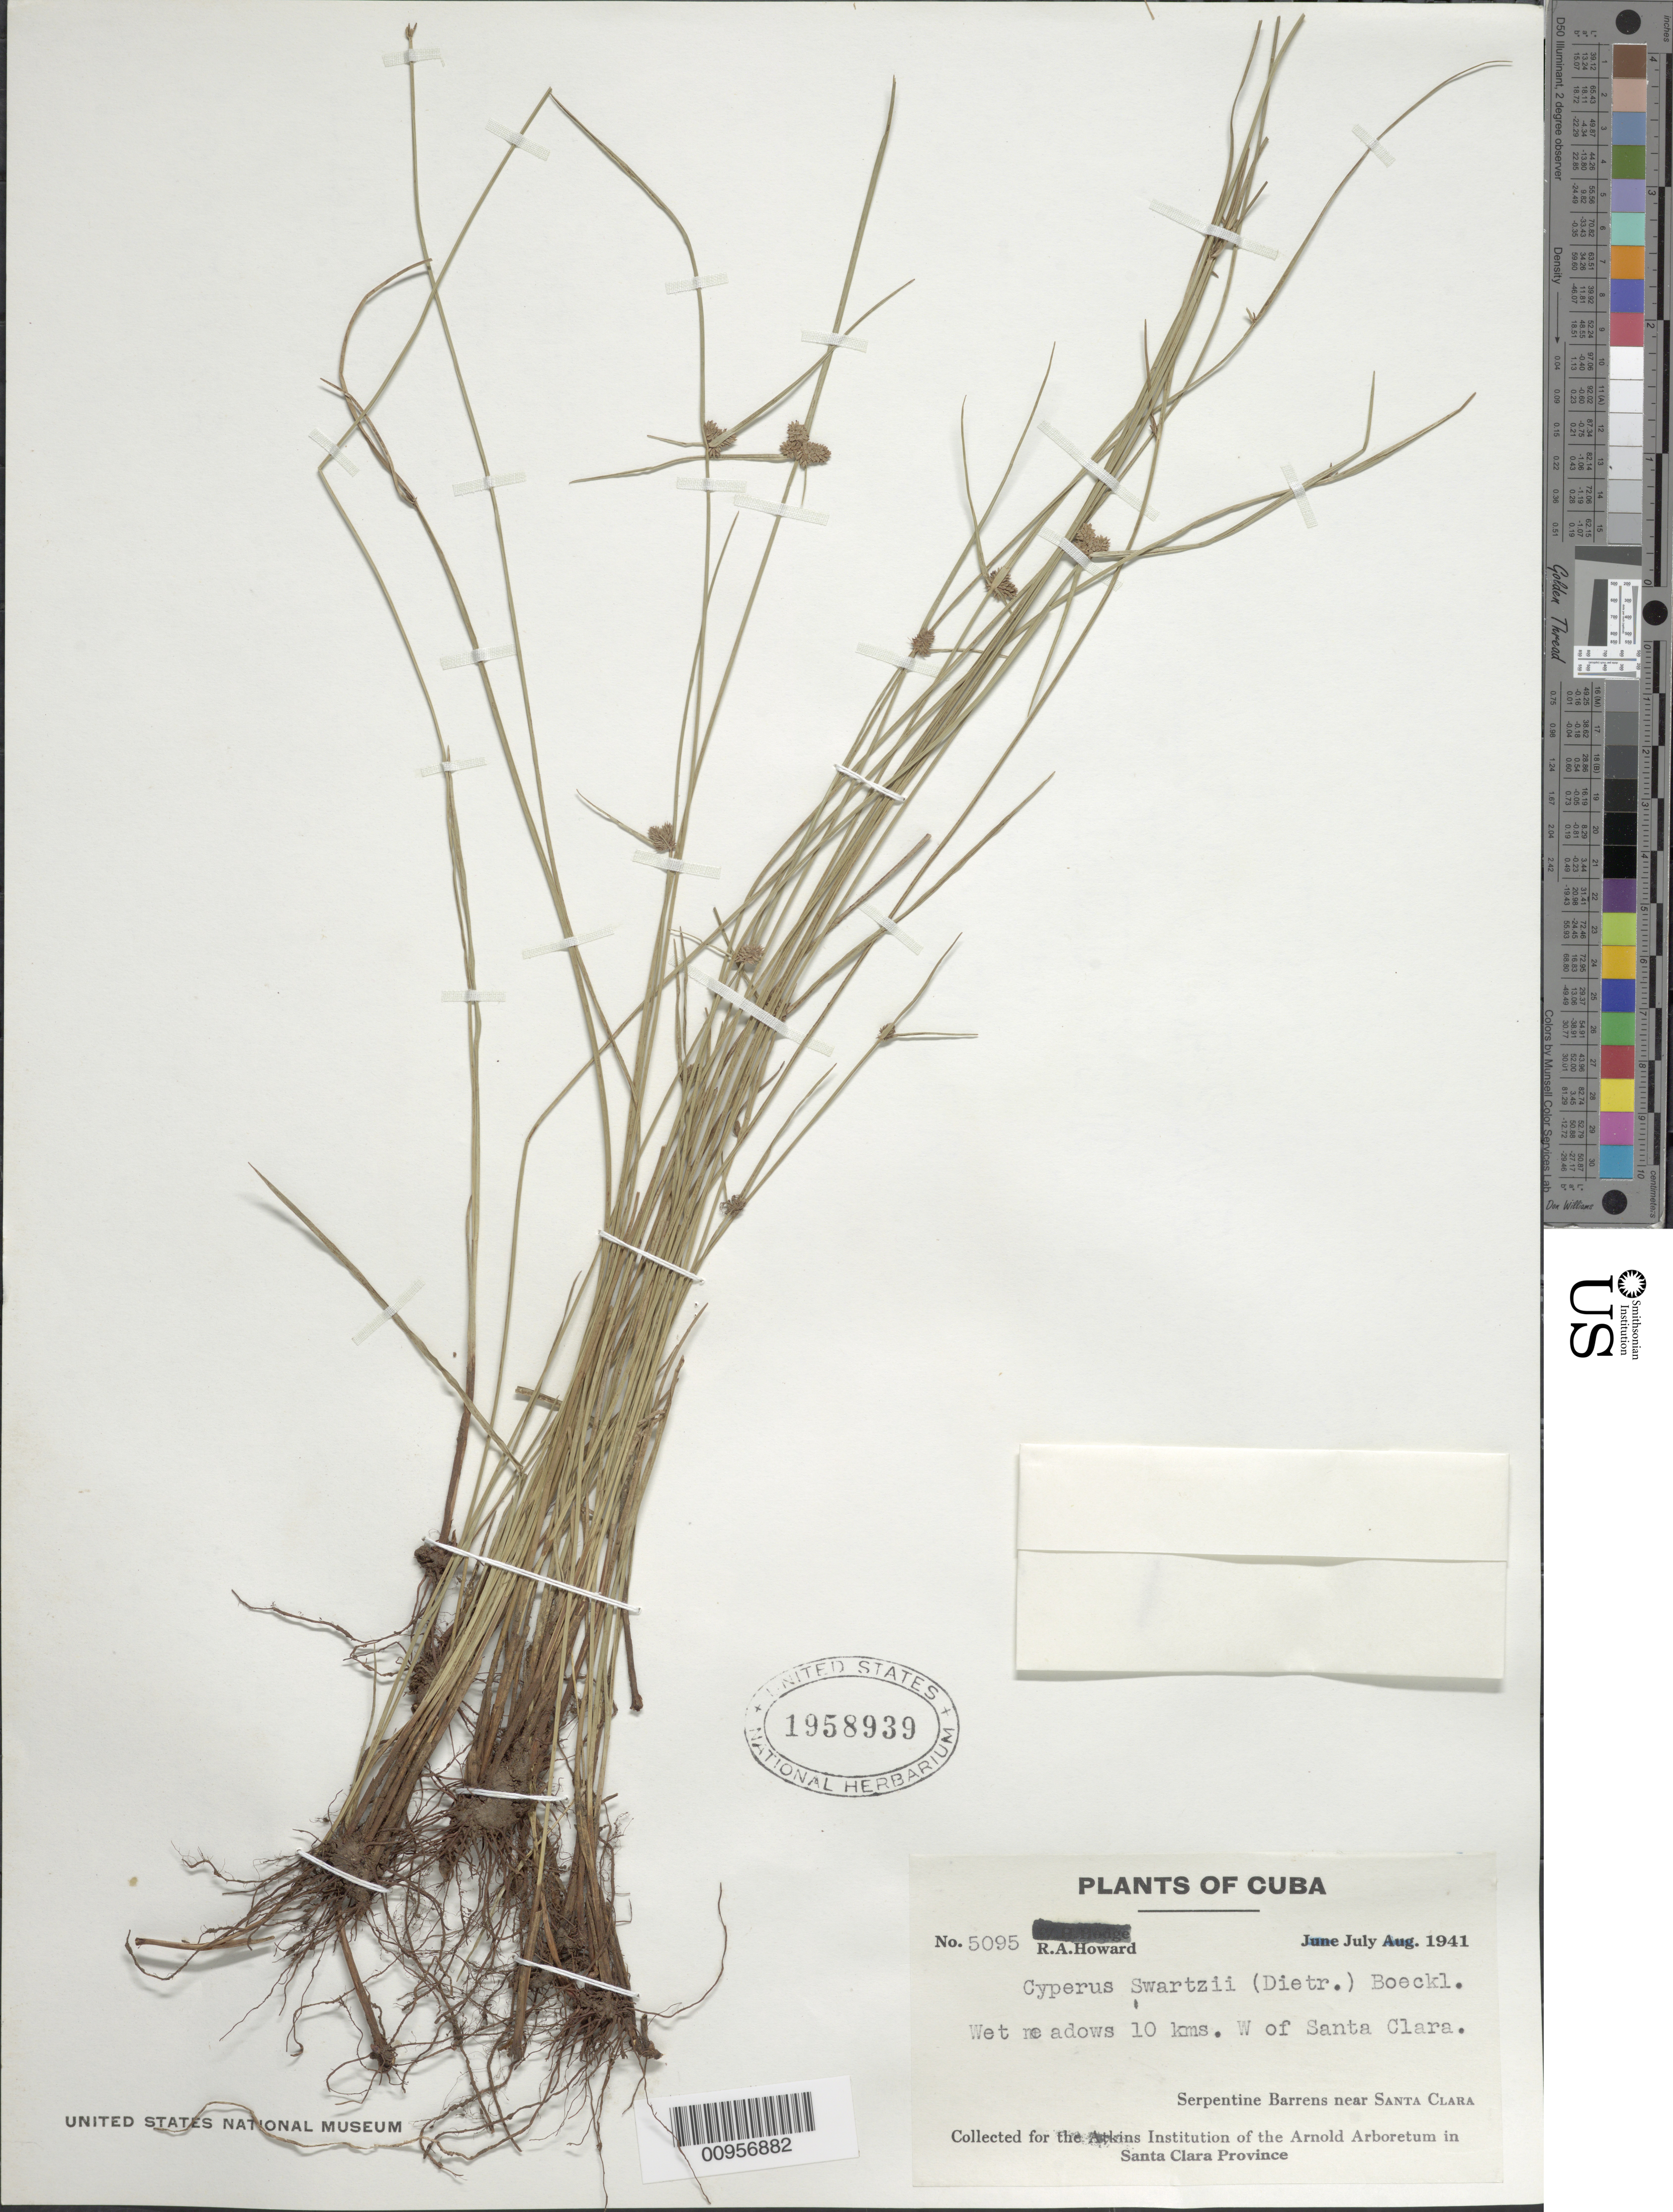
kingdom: Plantae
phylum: Tracheophyta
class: Liliopsida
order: Poales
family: Cyperaceae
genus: Cyperus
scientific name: Cyperus swartzii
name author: (A. Dietr.) Boeckeler ex Kük.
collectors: R. A. Howard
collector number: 5095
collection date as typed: Jul 1941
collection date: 1941-07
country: Cuba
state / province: Las Villas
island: Cuba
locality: Serpentine barrens near Santa Clara, wet meadows 10 kms W of Santa Clara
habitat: Wet meadows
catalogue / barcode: US 1958939